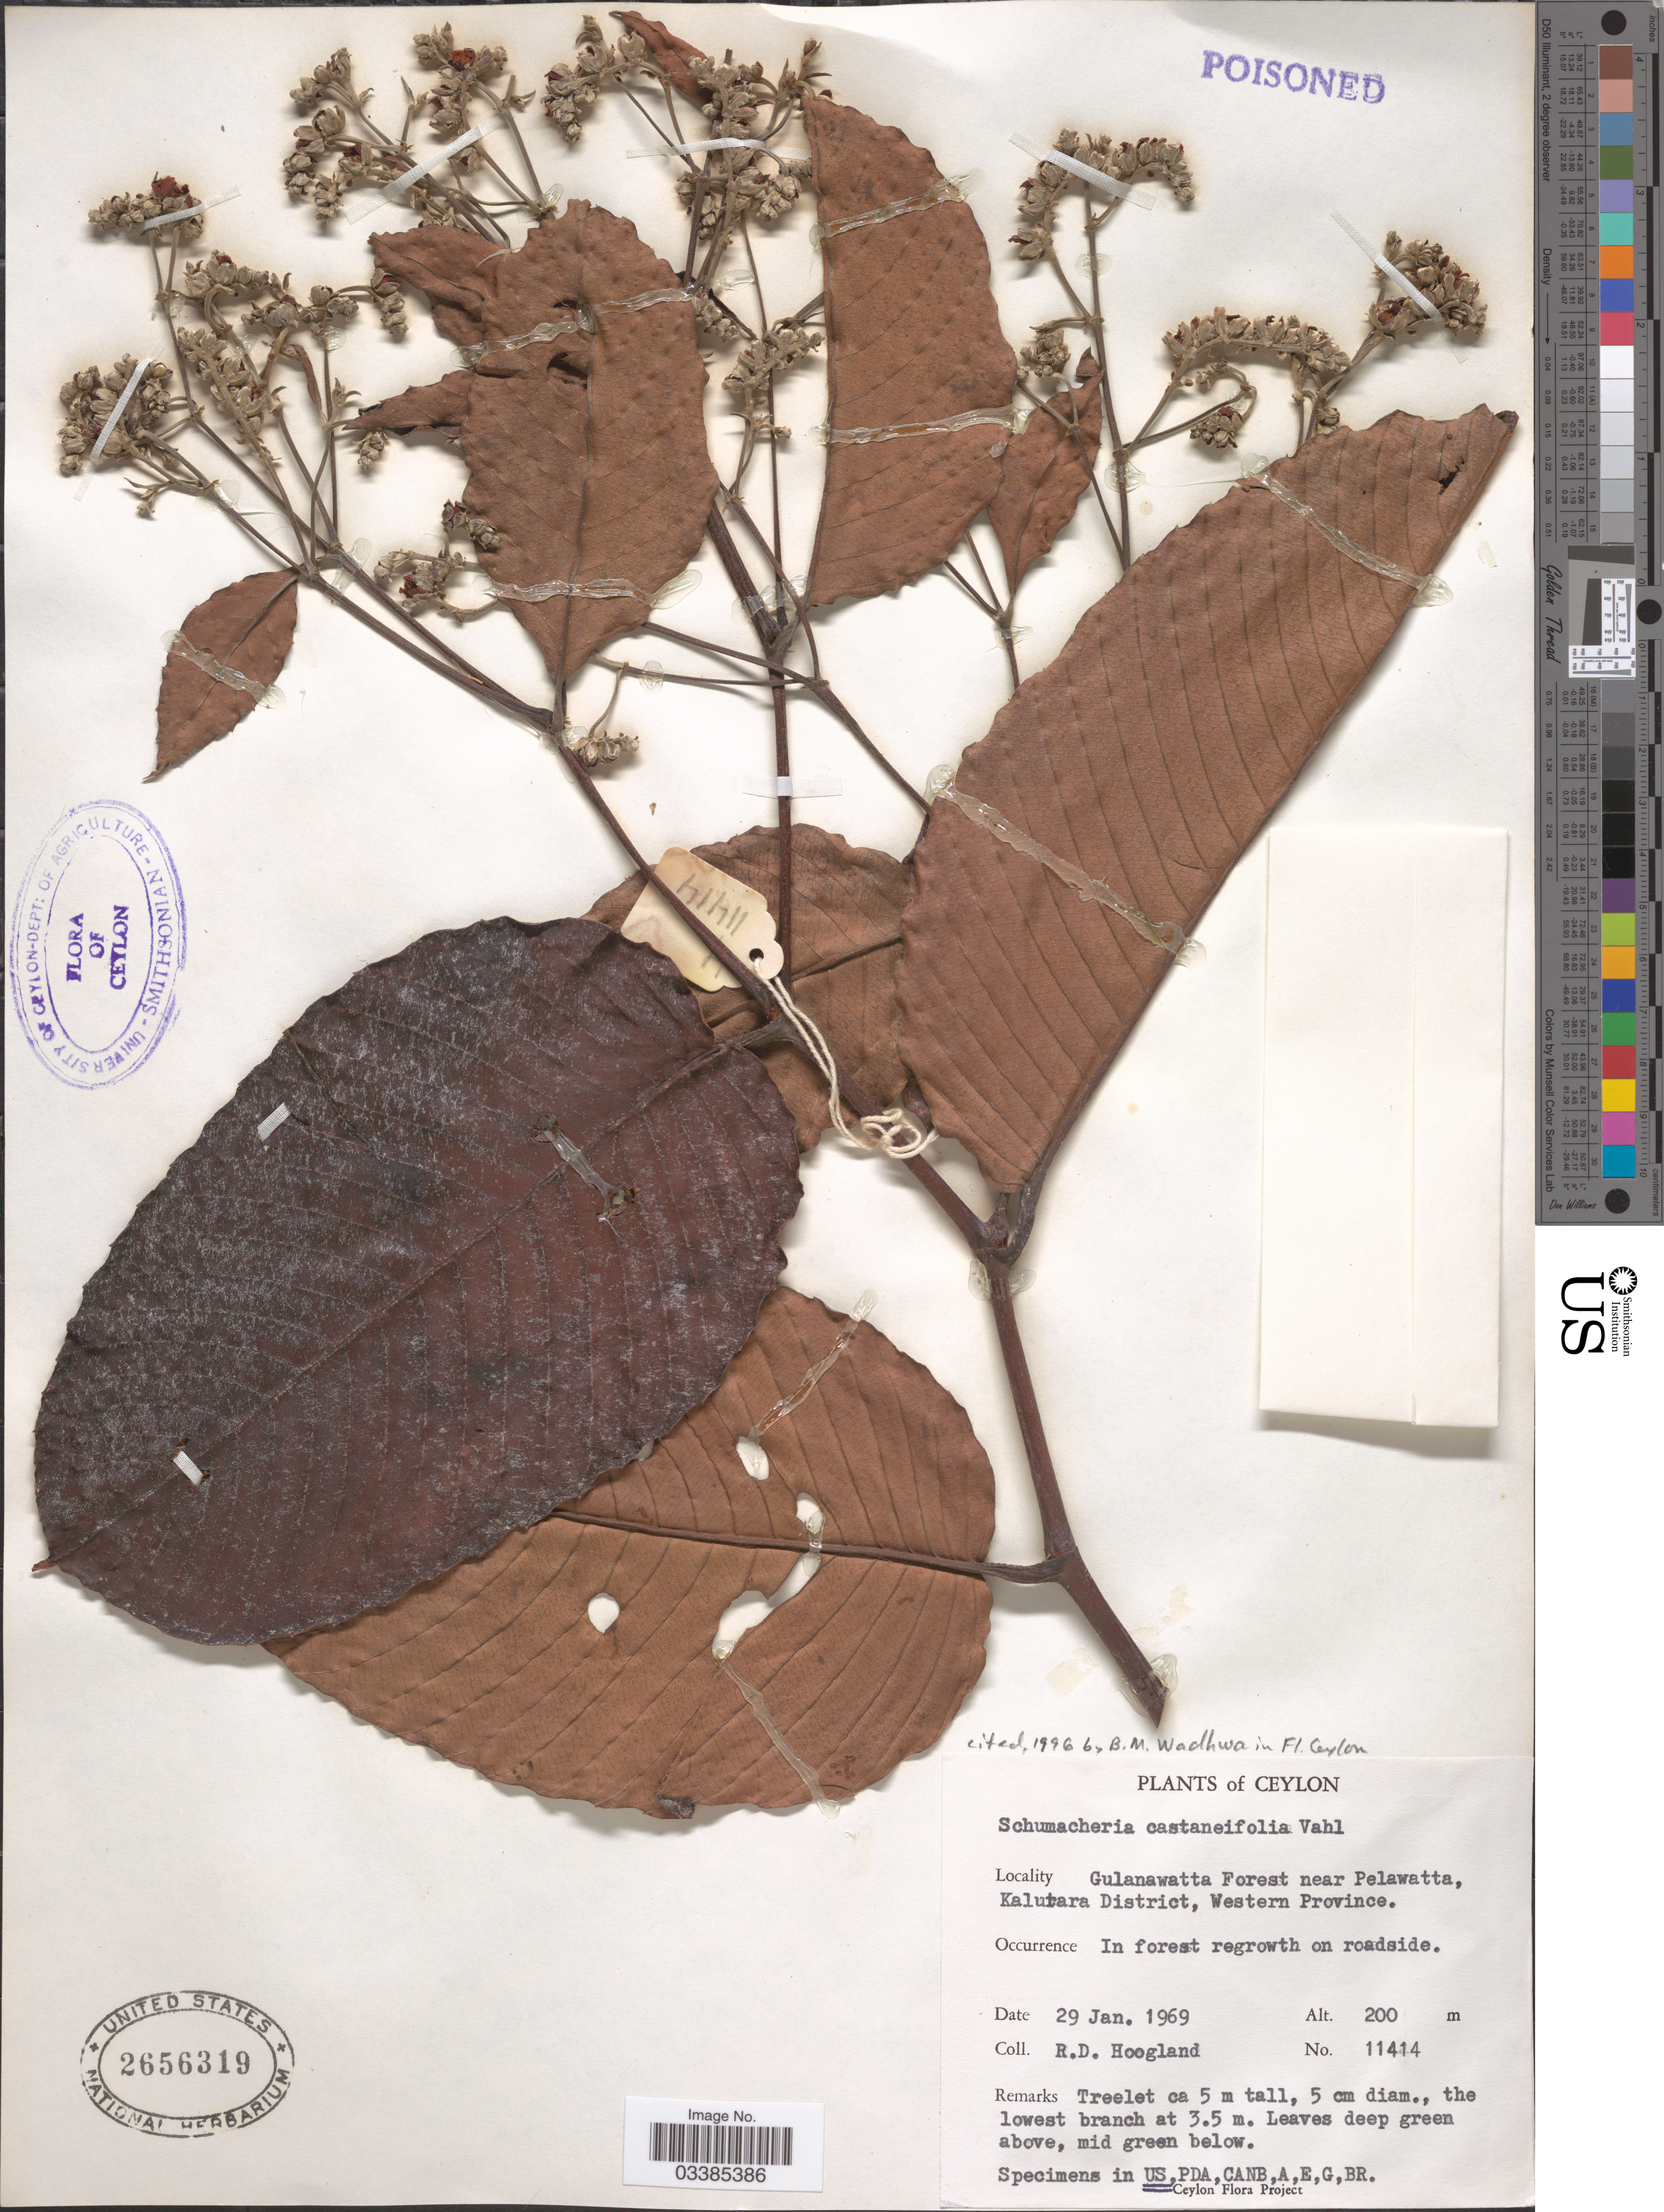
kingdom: Plantae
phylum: Tracheophyta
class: Magnoliopsida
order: Dilleniales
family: Dilleniaceae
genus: Schumacheria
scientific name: Schumacheria castaneifolia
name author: Vahl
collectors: R. D. Hoogland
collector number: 11414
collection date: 1969-01-29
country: Sri Lanka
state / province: Western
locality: Ceylon. Gulanawatta Forest near Pelawatta, Kalutara District.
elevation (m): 200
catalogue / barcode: US 2656319